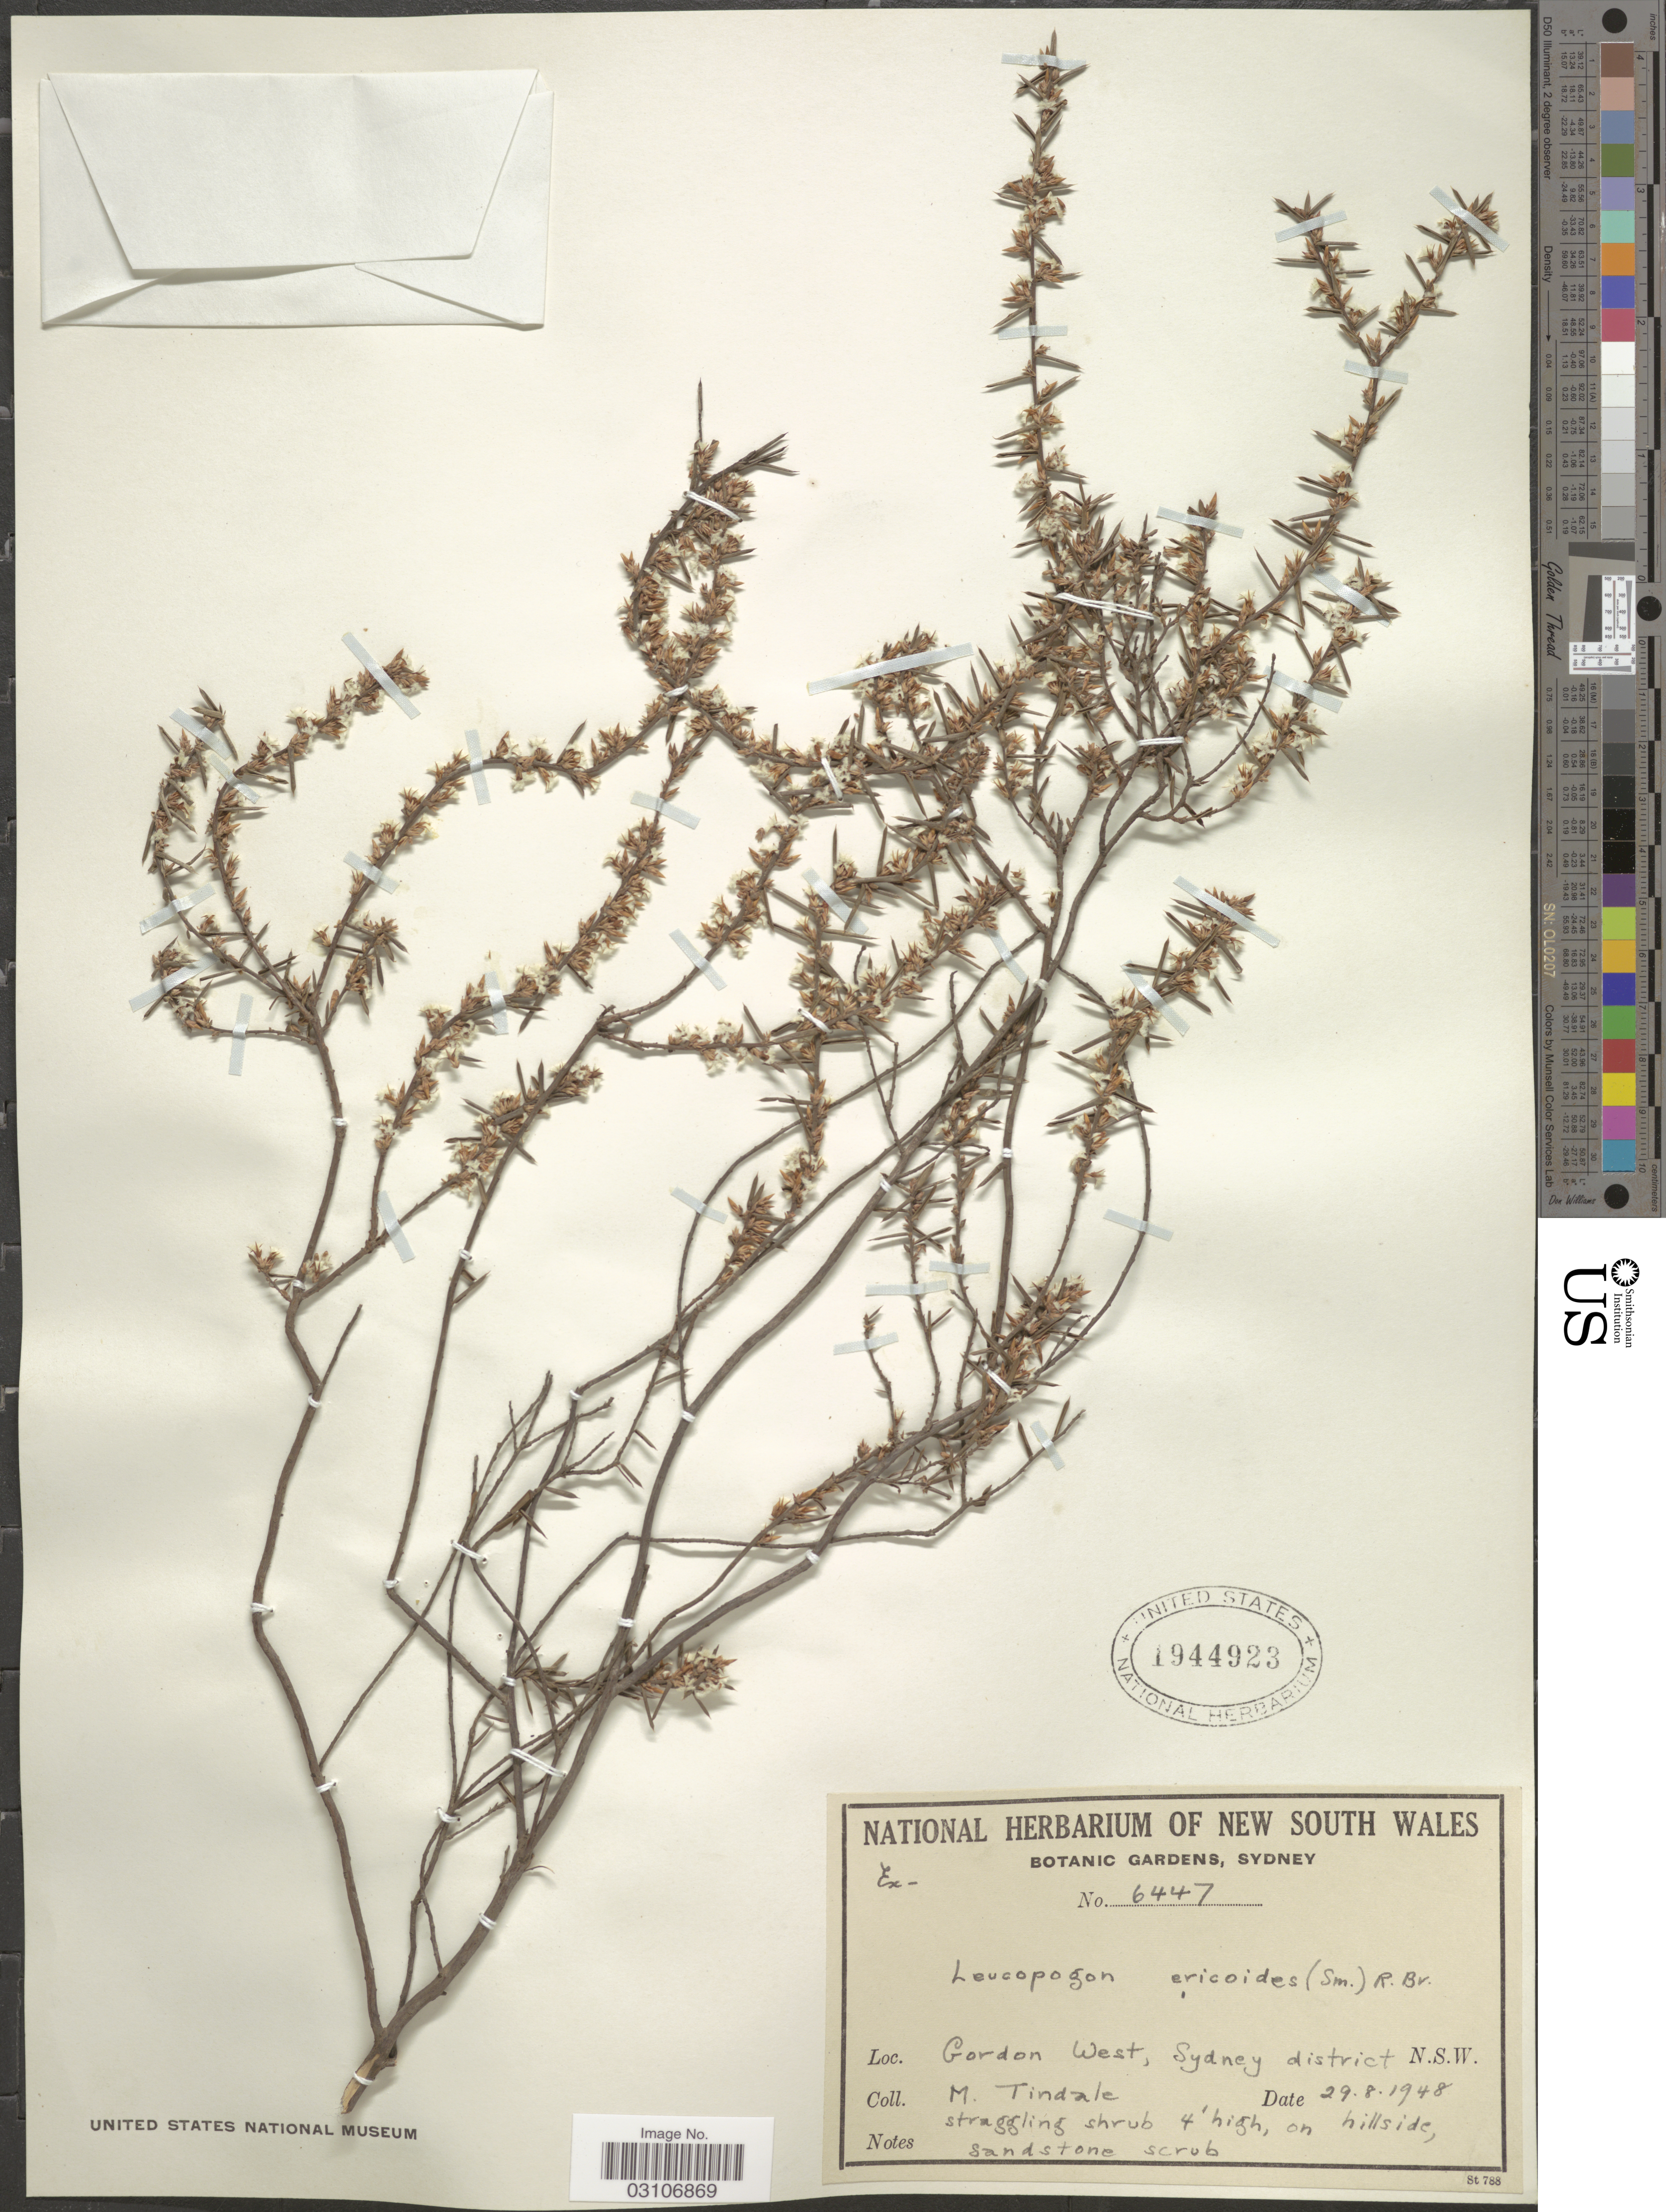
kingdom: Plantae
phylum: Tracheophyta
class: Magnoliopsida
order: Ericales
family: Ericaceae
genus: Leucopogon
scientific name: Leucopogon ericoides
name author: R. Br.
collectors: M. D. Tindale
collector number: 6447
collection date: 1948-08-29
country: Australia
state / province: New South Wales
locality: Gordon West, Sydney district.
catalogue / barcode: US 1944923